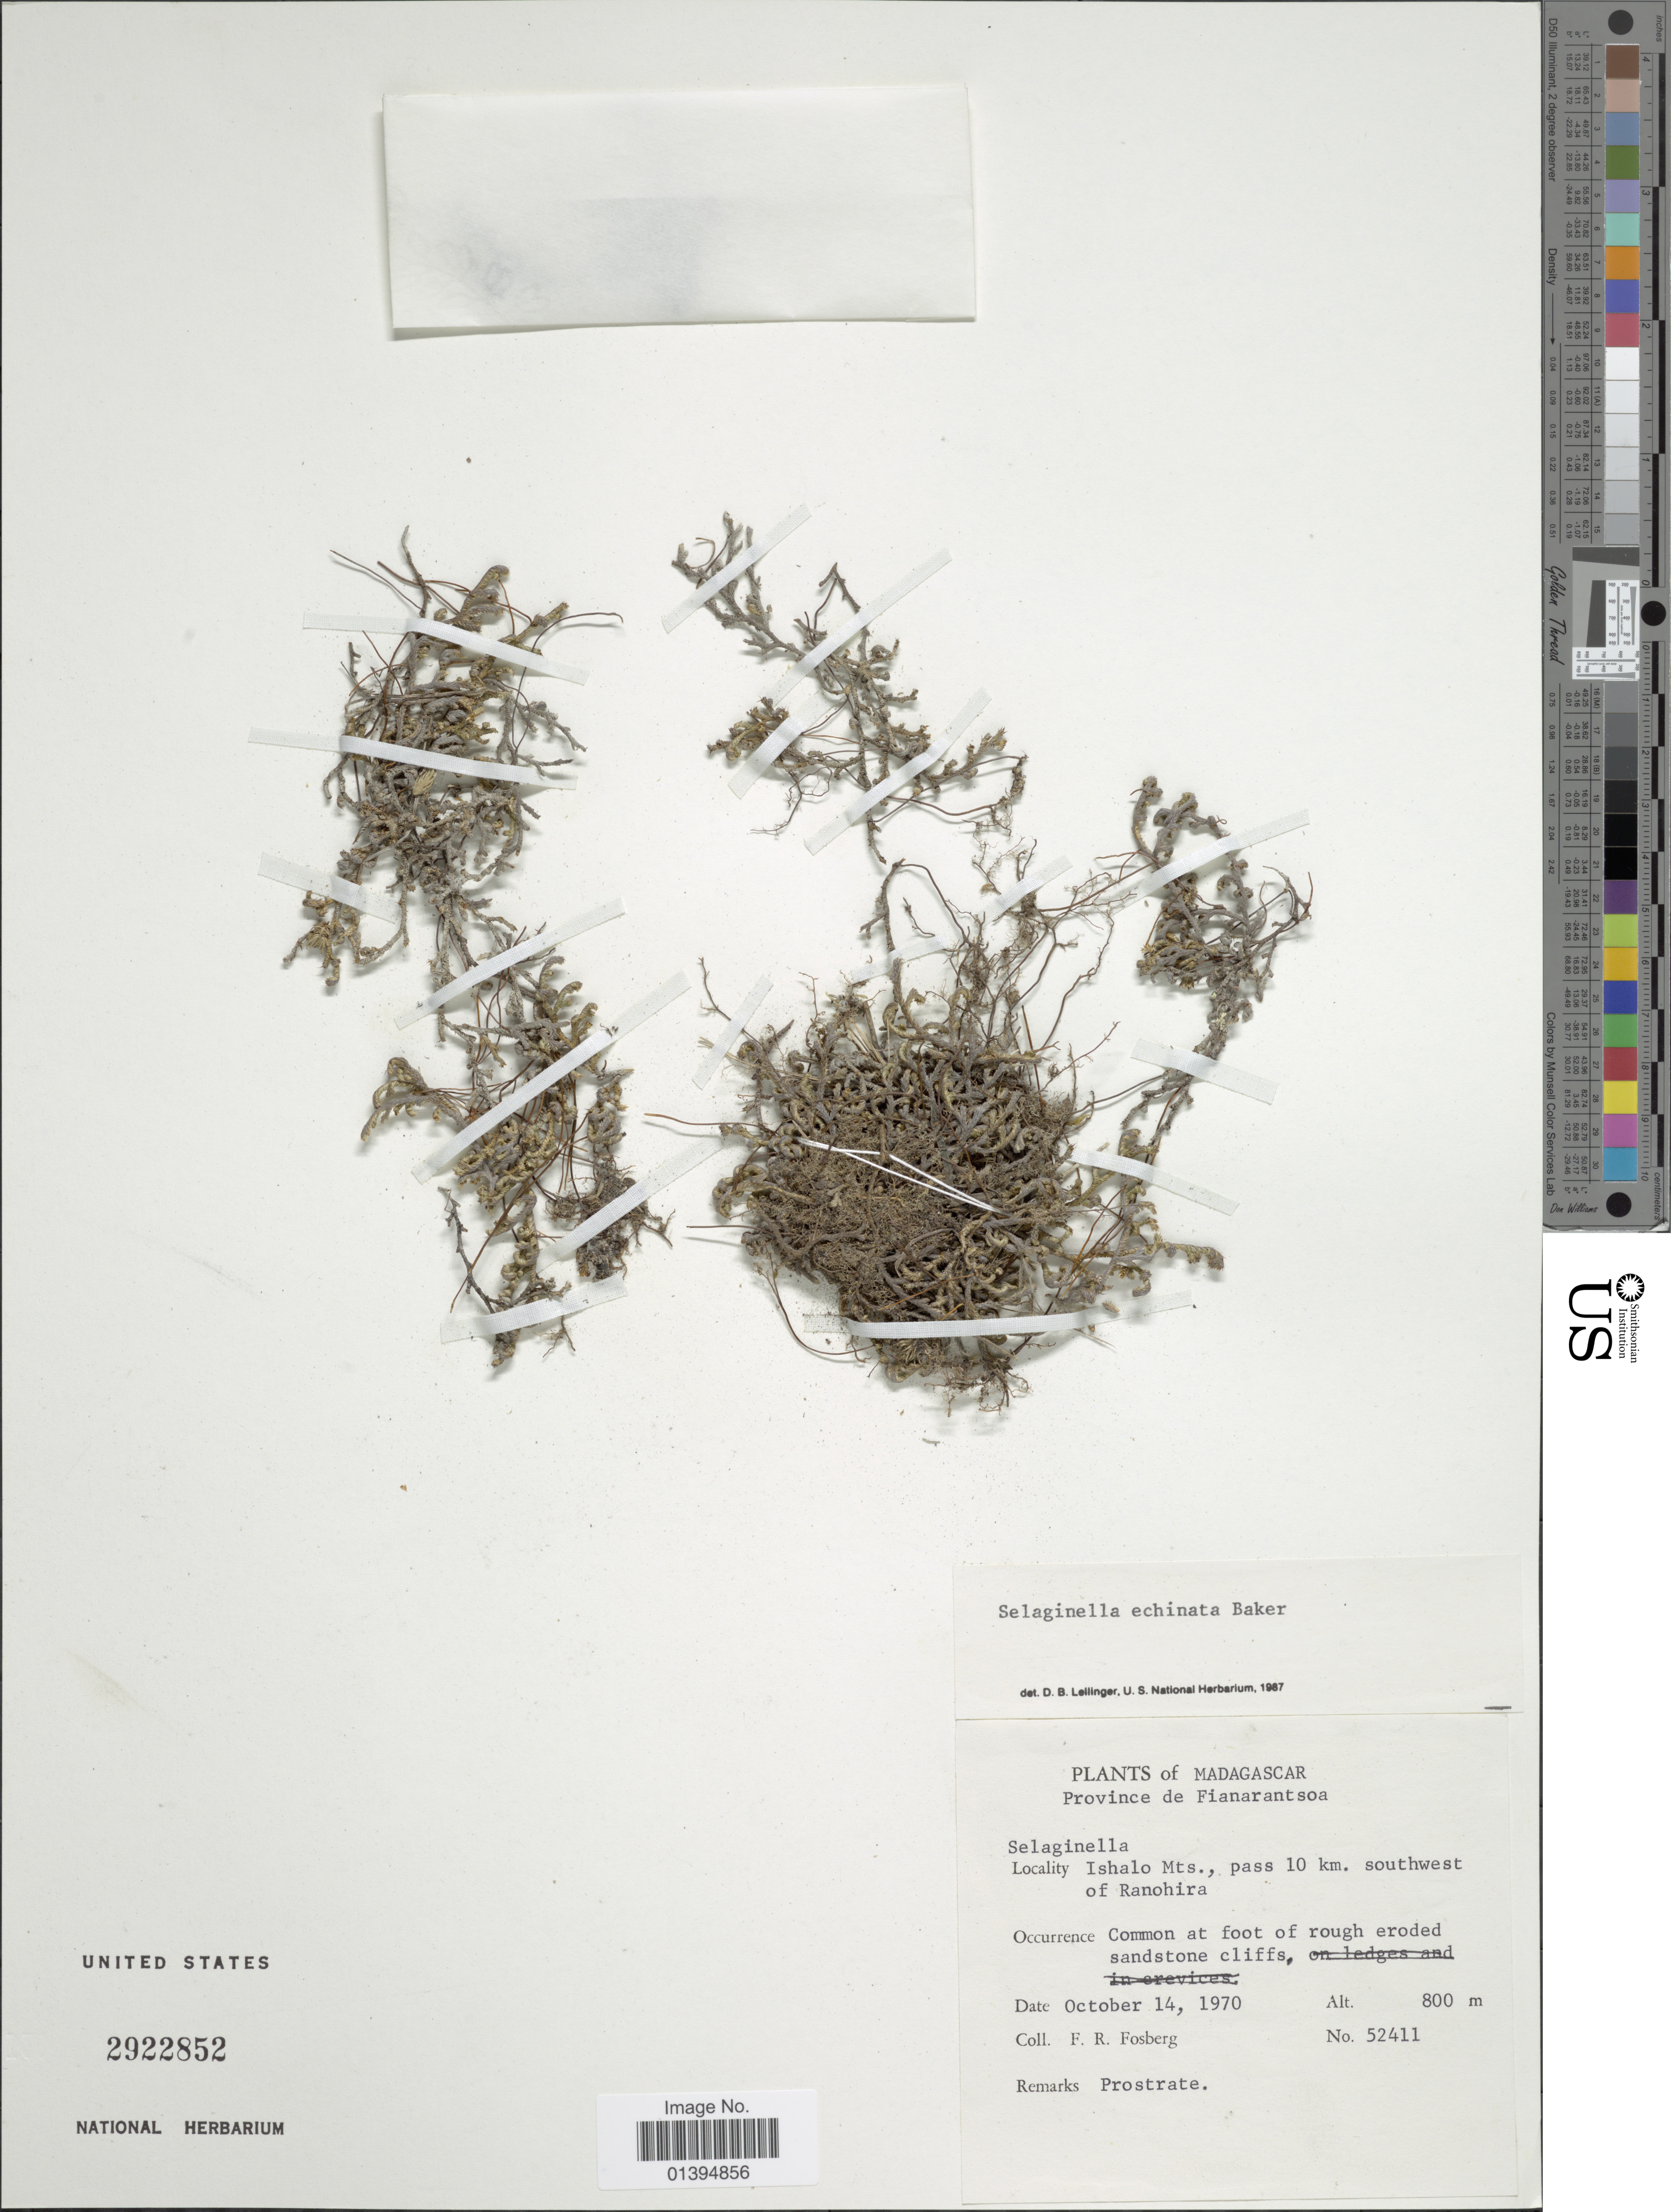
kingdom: Plantae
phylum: Tracheophyta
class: Lycopodiopsida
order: Selaginellales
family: Selaginellaceae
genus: Selaginella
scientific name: Selaginella echinata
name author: Baker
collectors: F. R. Fosberg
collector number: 52411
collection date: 1970-10-14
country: Madagascar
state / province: Ihorombe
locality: Ishalo Mts., pass 10 km southwest of Ranohira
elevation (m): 800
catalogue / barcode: US 2922852